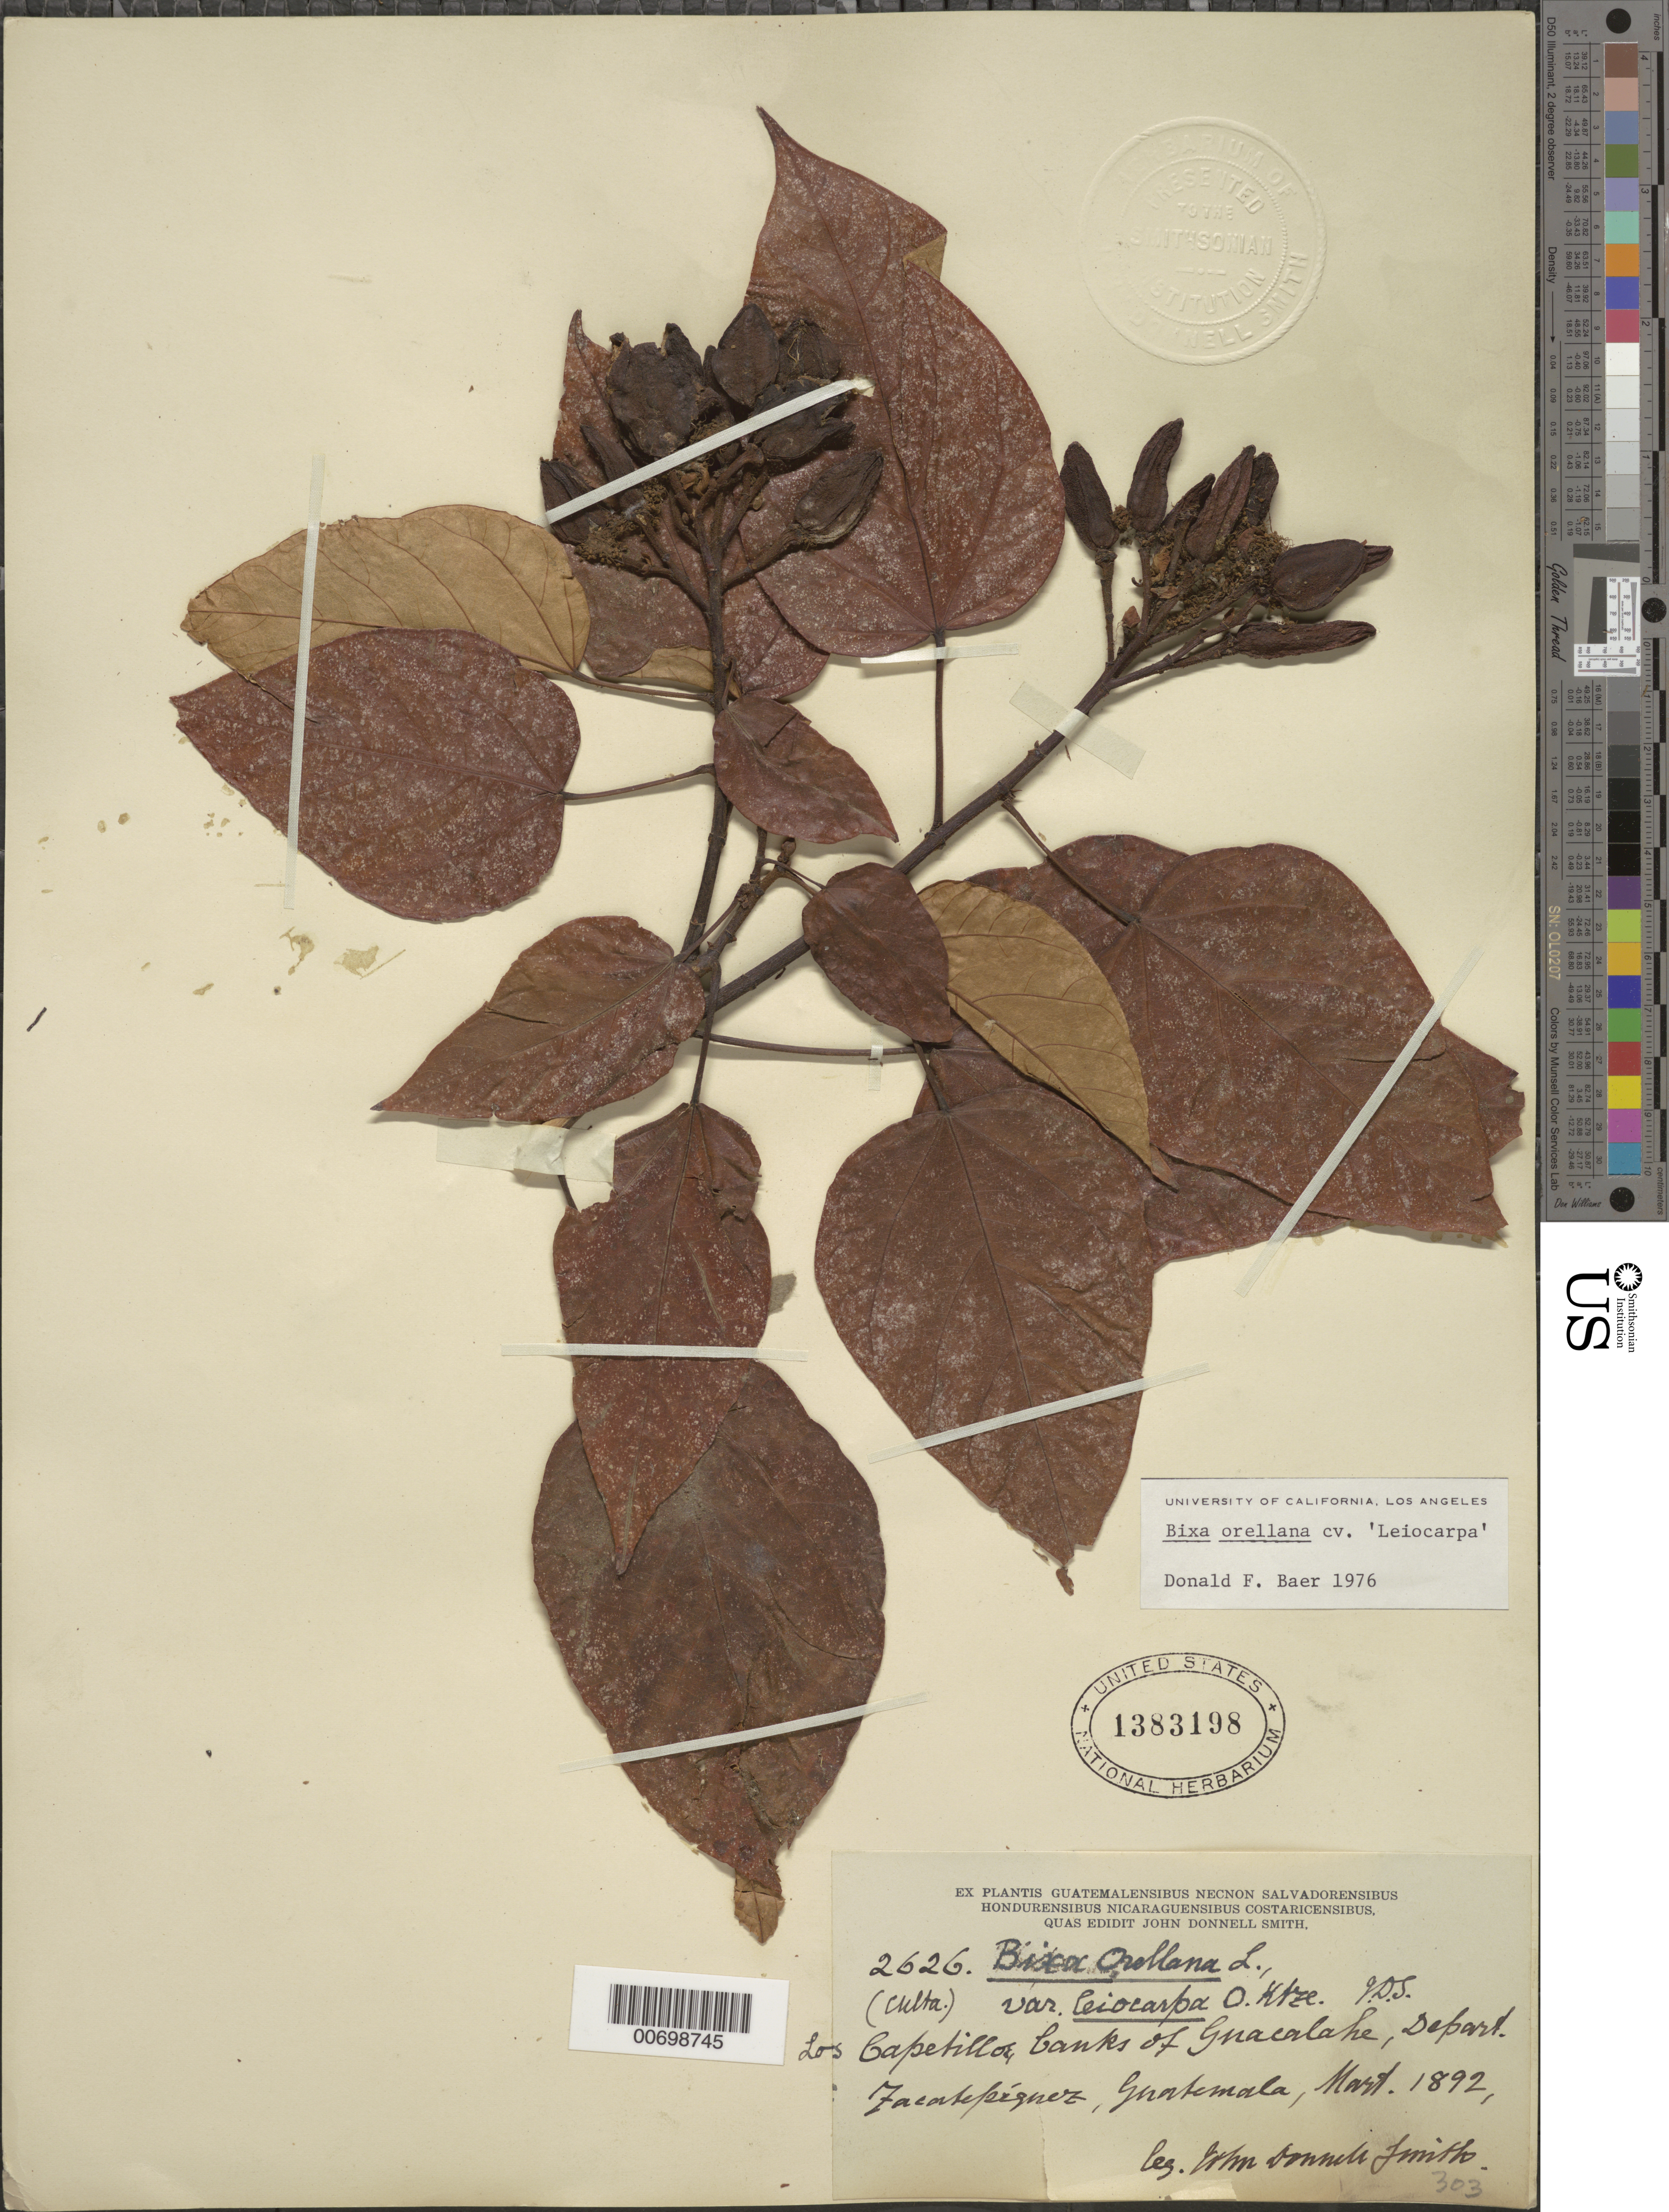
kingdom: Plantae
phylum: Tracheophyta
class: Magnoliopsida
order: Malvales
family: Bixaceae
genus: Bixa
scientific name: Bixa orellana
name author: L.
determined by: Baer, D. F.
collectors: J. Donnell Smith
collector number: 2626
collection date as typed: Mar 1892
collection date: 1892-03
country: Guatemala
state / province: Sacatepéquez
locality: Los Capetillos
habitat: banks of Guacalate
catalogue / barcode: US 1383198